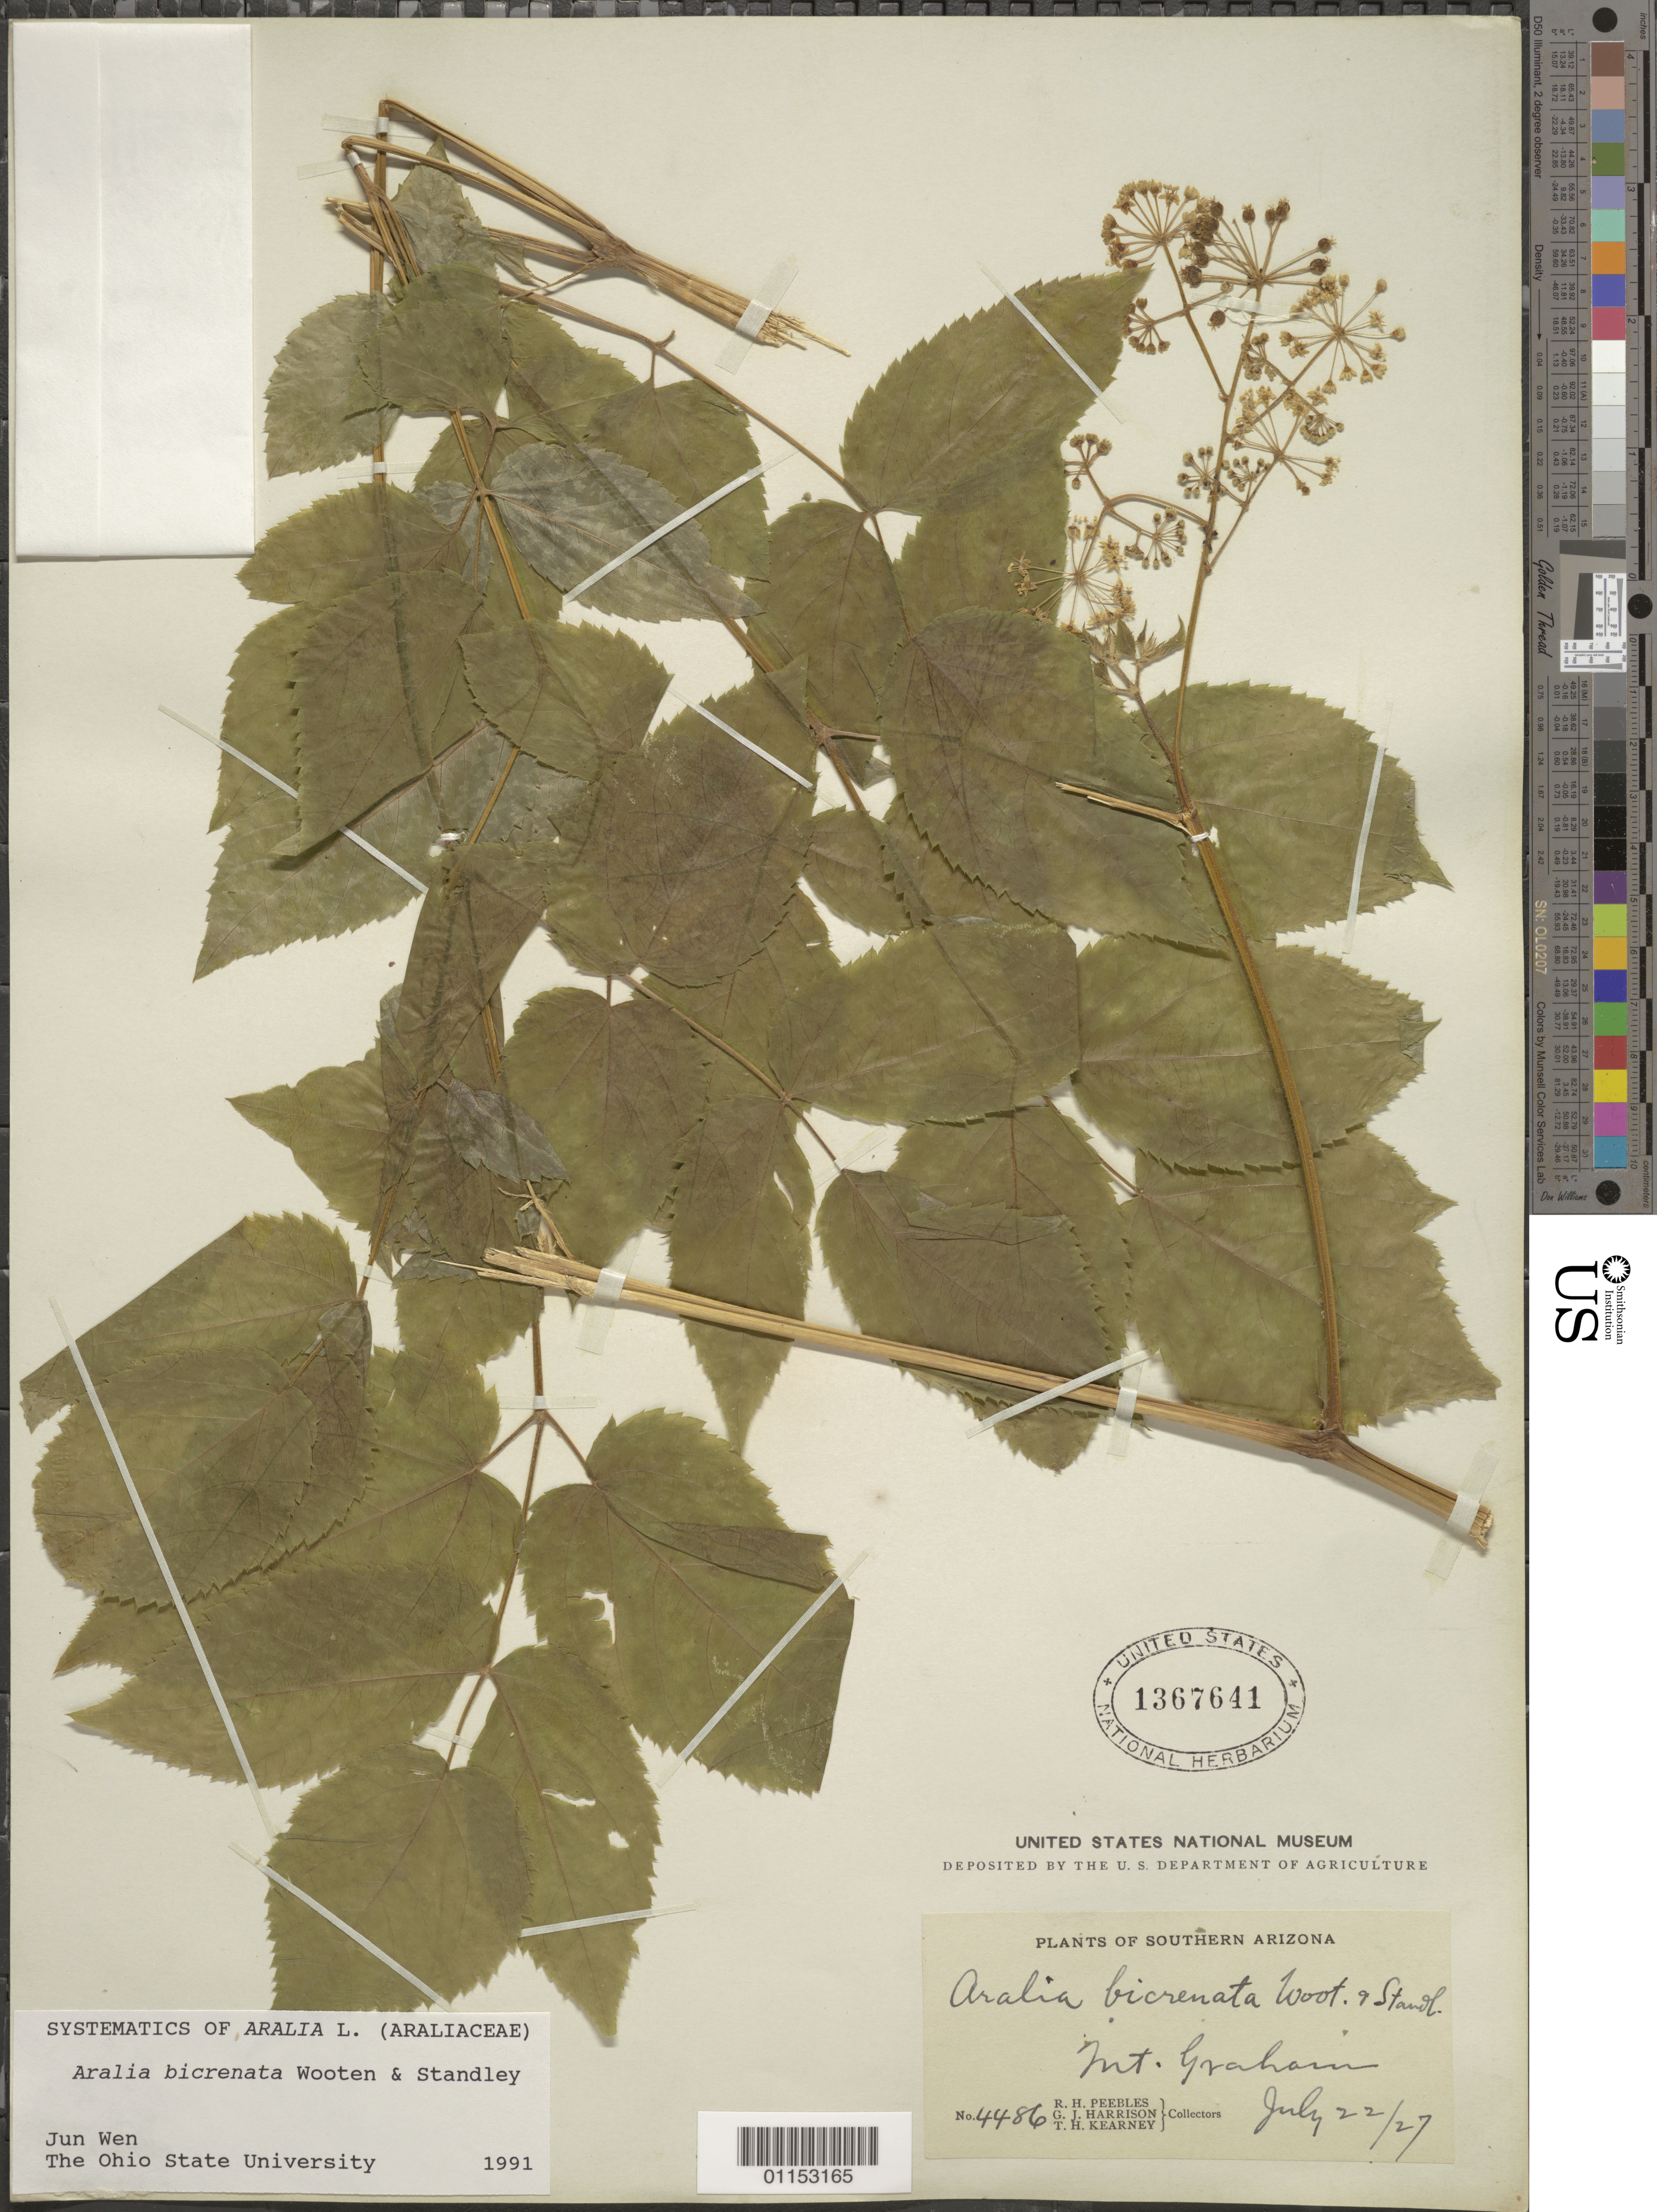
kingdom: Plantae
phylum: Tracheophyta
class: Magnoliopsida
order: Apiales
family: Araliaceae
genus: Aralia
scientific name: Aralia bicrenata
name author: Wooton & Standl.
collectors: R. H. Peebles, G. J. Harrison & T. H. Kearney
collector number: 4486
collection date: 1927-07-22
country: United States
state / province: Arizona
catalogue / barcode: US 1367641